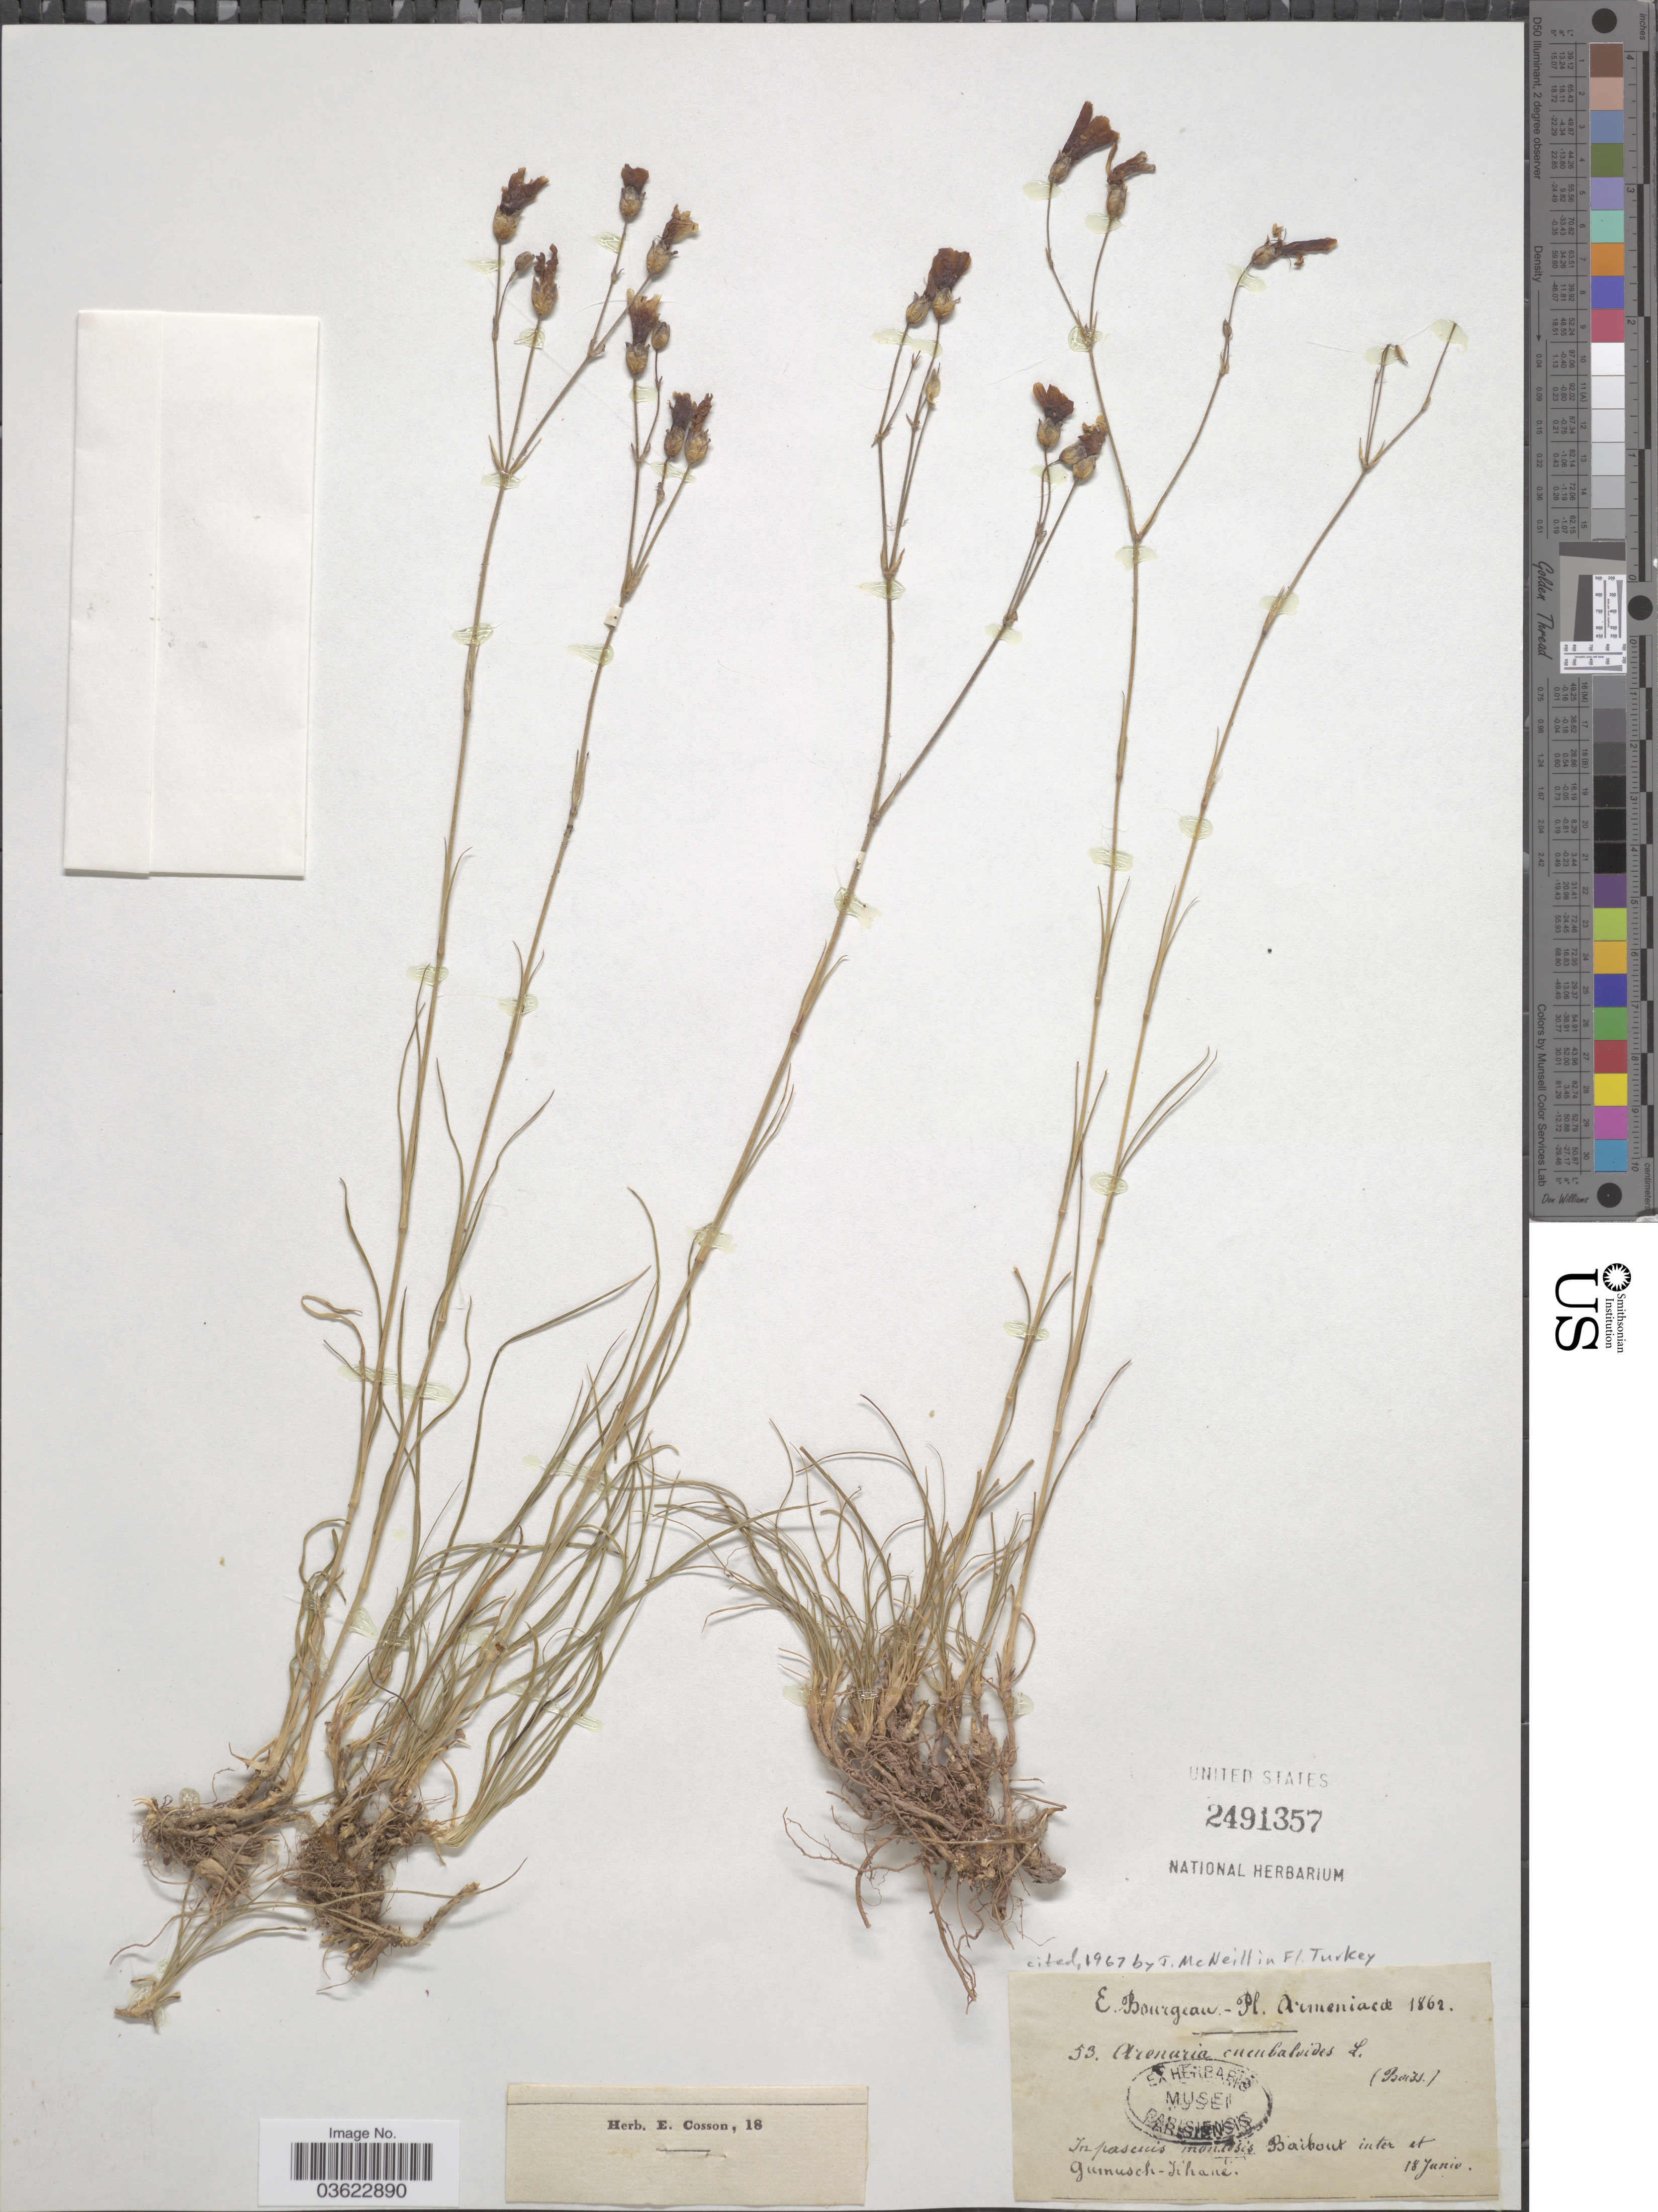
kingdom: Plantae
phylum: Tracheophyta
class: Magnoliopsida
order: Caryophyllales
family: Caryophyllaceae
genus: Eremogone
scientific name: Eremogone cucubaloides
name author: (Sm.) Hohen.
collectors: E. Bourgeau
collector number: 53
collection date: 1862-06-18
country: Armenia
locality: Armeniacæ. In pascuis montosis Baibout inter et Gumusch-Khané.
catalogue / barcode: US 2491357